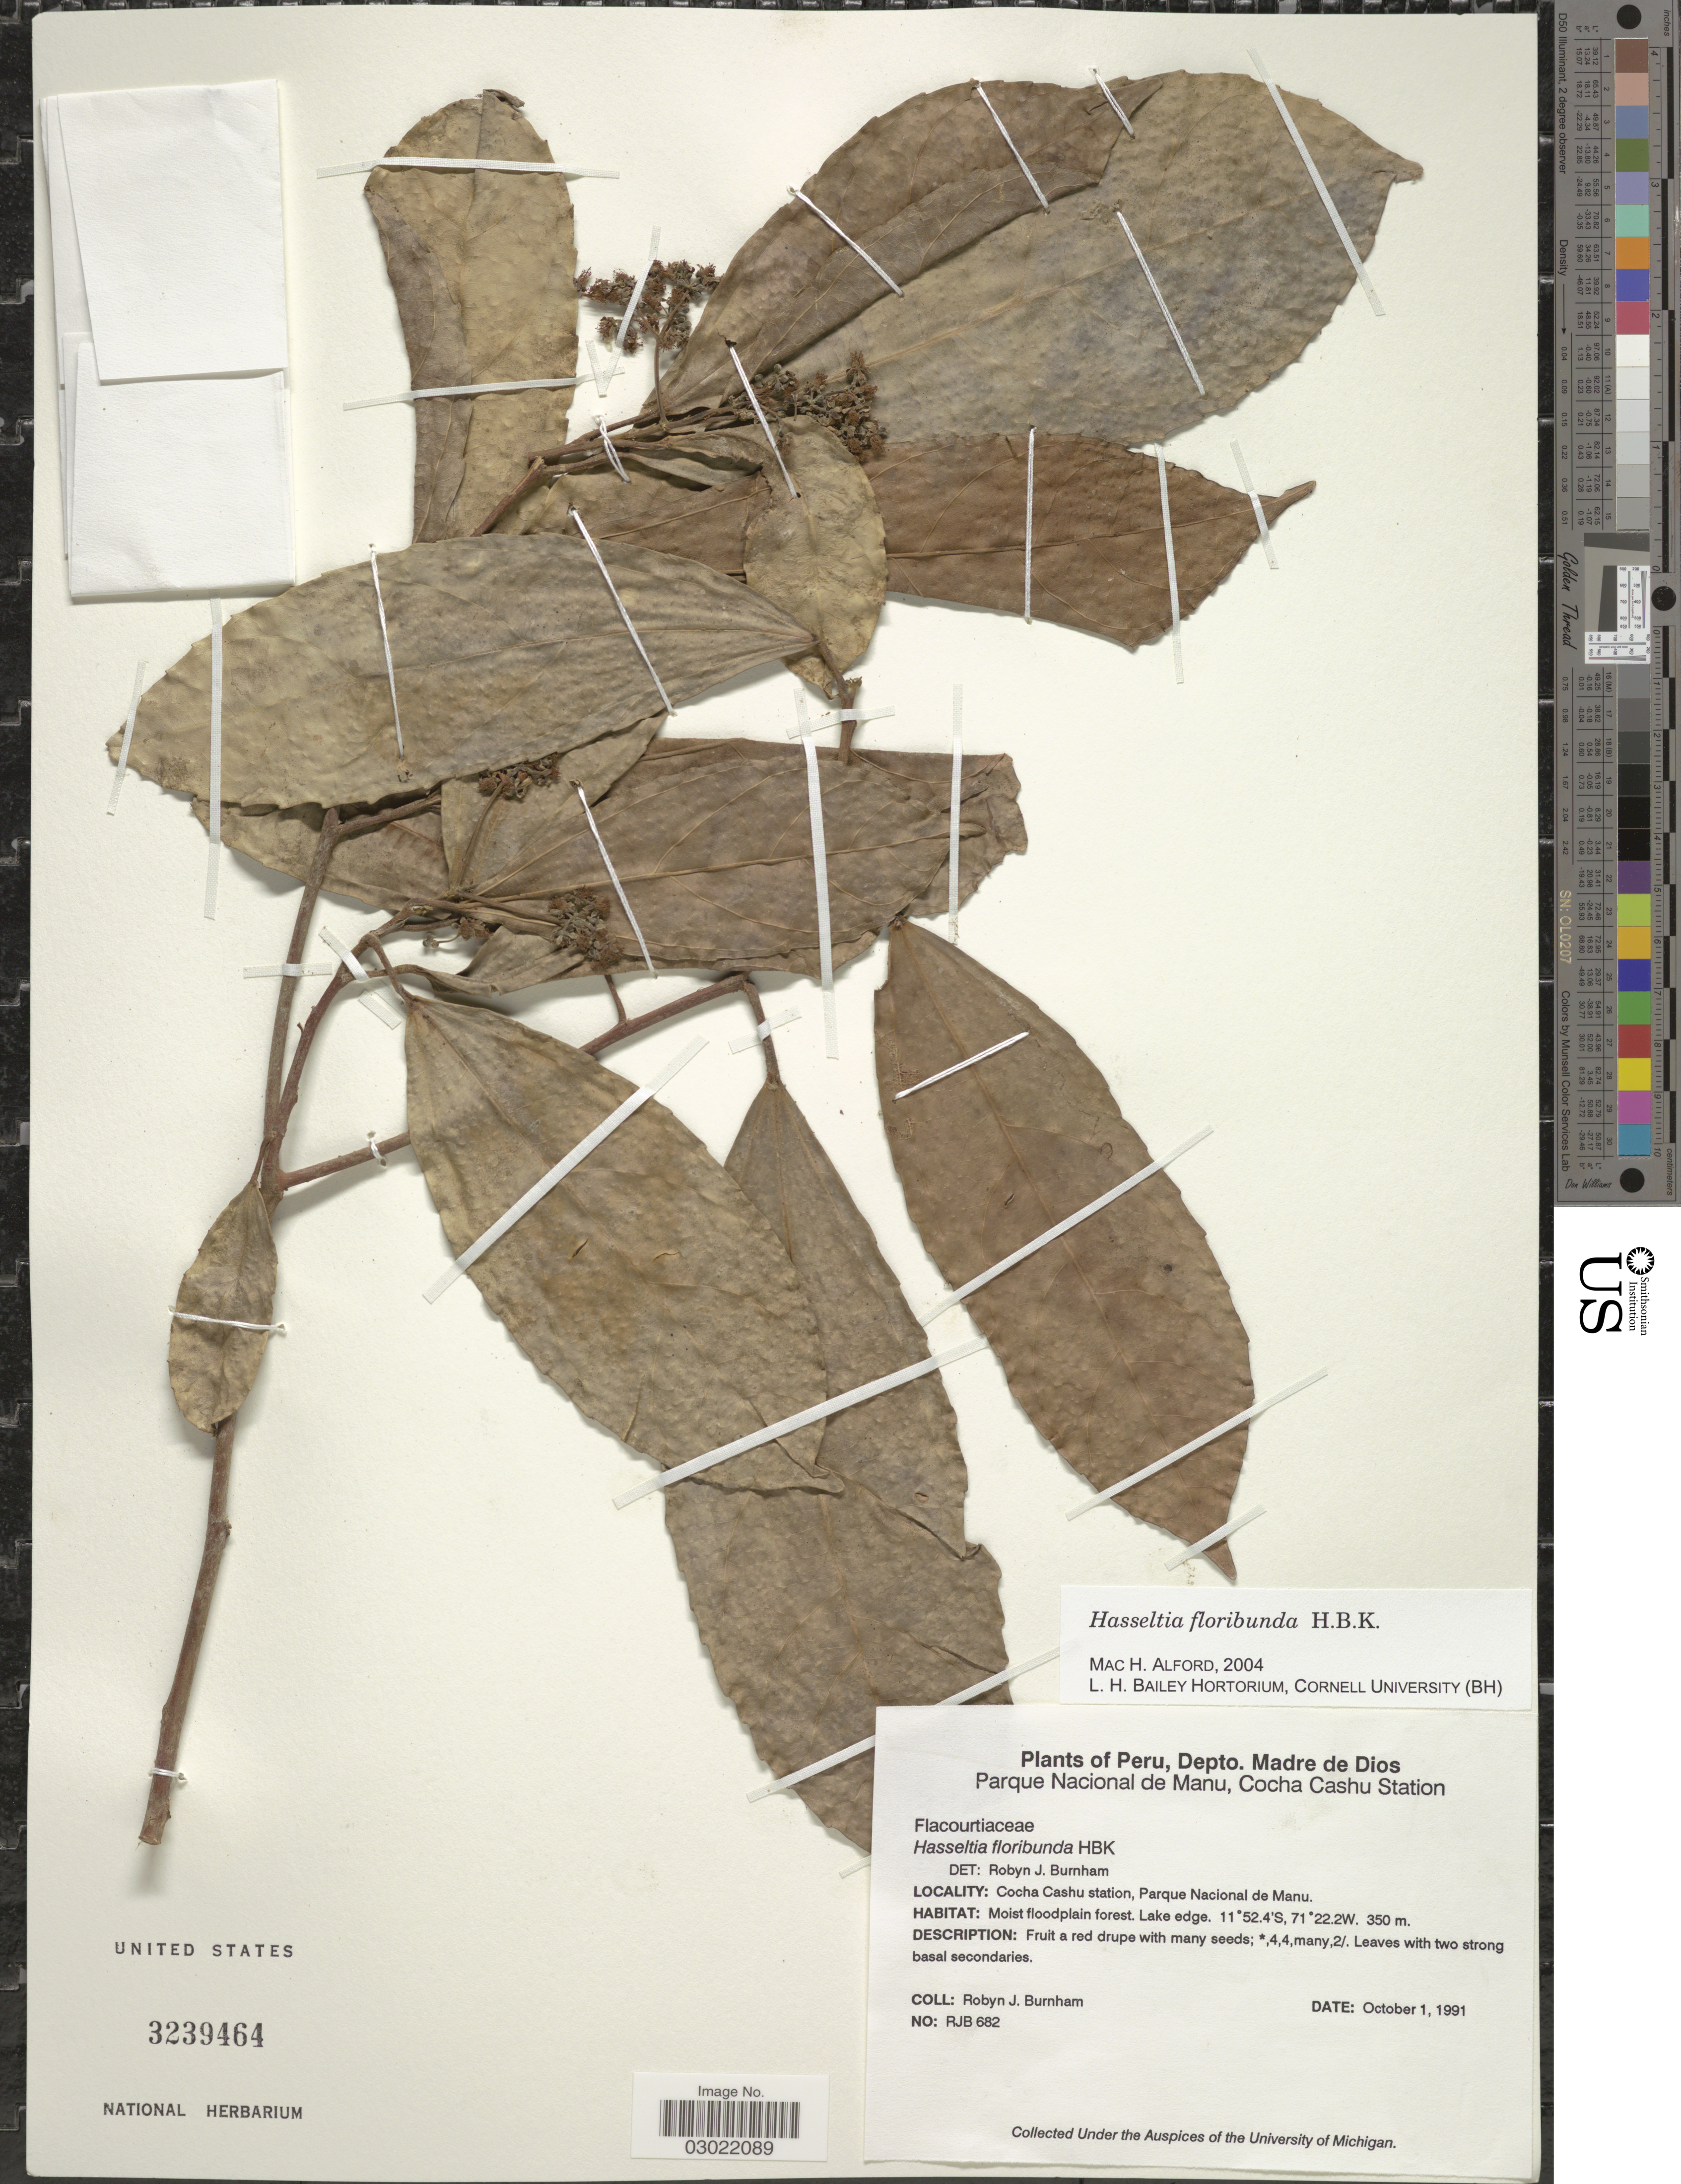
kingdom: Plantae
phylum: Tracheophyta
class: Magnoliopsida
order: Malpighiales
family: Salicaceae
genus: Hasseltia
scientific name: Hasseltia floribunda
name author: Kunth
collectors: R. J. Burnham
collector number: RJB 682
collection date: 1991-10-01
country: Peru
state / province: Madre de Dios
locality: Depto. Madre de Dios. Parque Nacional de Manu, Cocha Cashu Station.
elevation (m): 350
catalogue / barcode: US 3239464